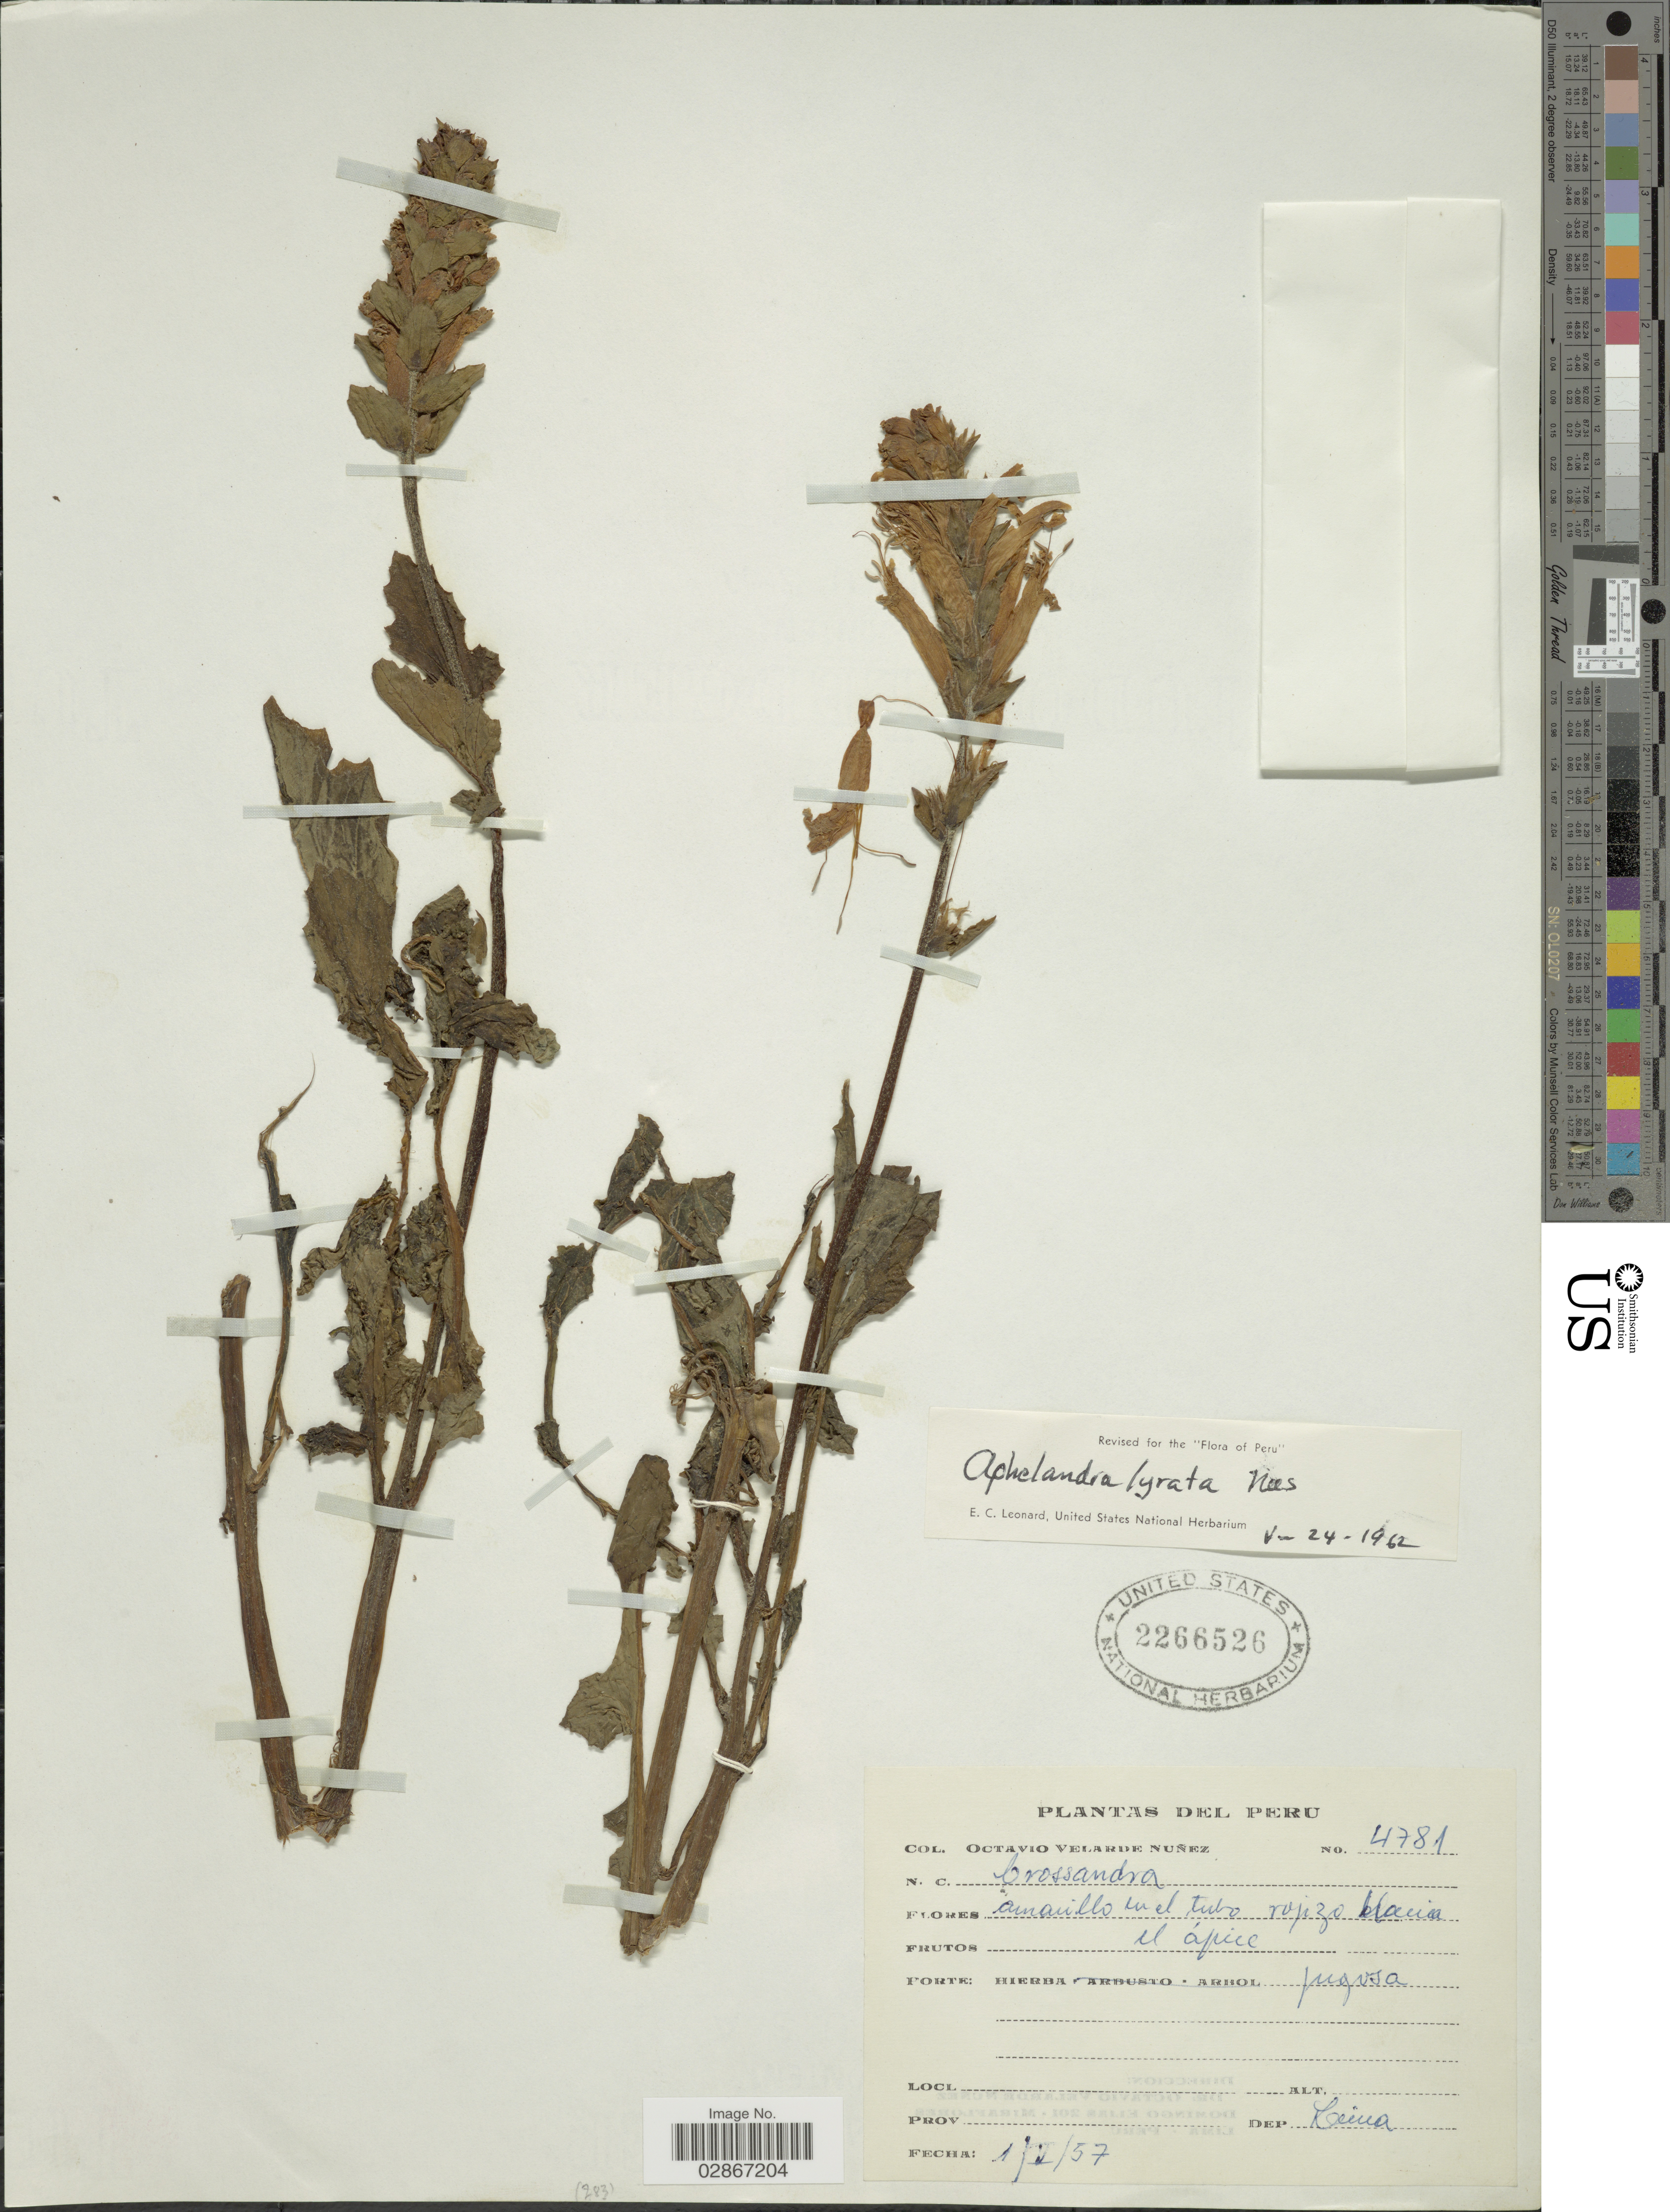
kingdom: Plantae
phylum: Tracheophyta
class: Magnoliopsida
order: Lamiales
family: Acanthaceae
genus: Aphelandra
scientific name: Aphelandra lyrata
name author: Nees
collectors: O. Velarde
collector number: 4781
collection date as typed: Transcribed d/m/y: 1/2/57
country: Peru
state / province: Lima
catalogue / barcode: US 2266526